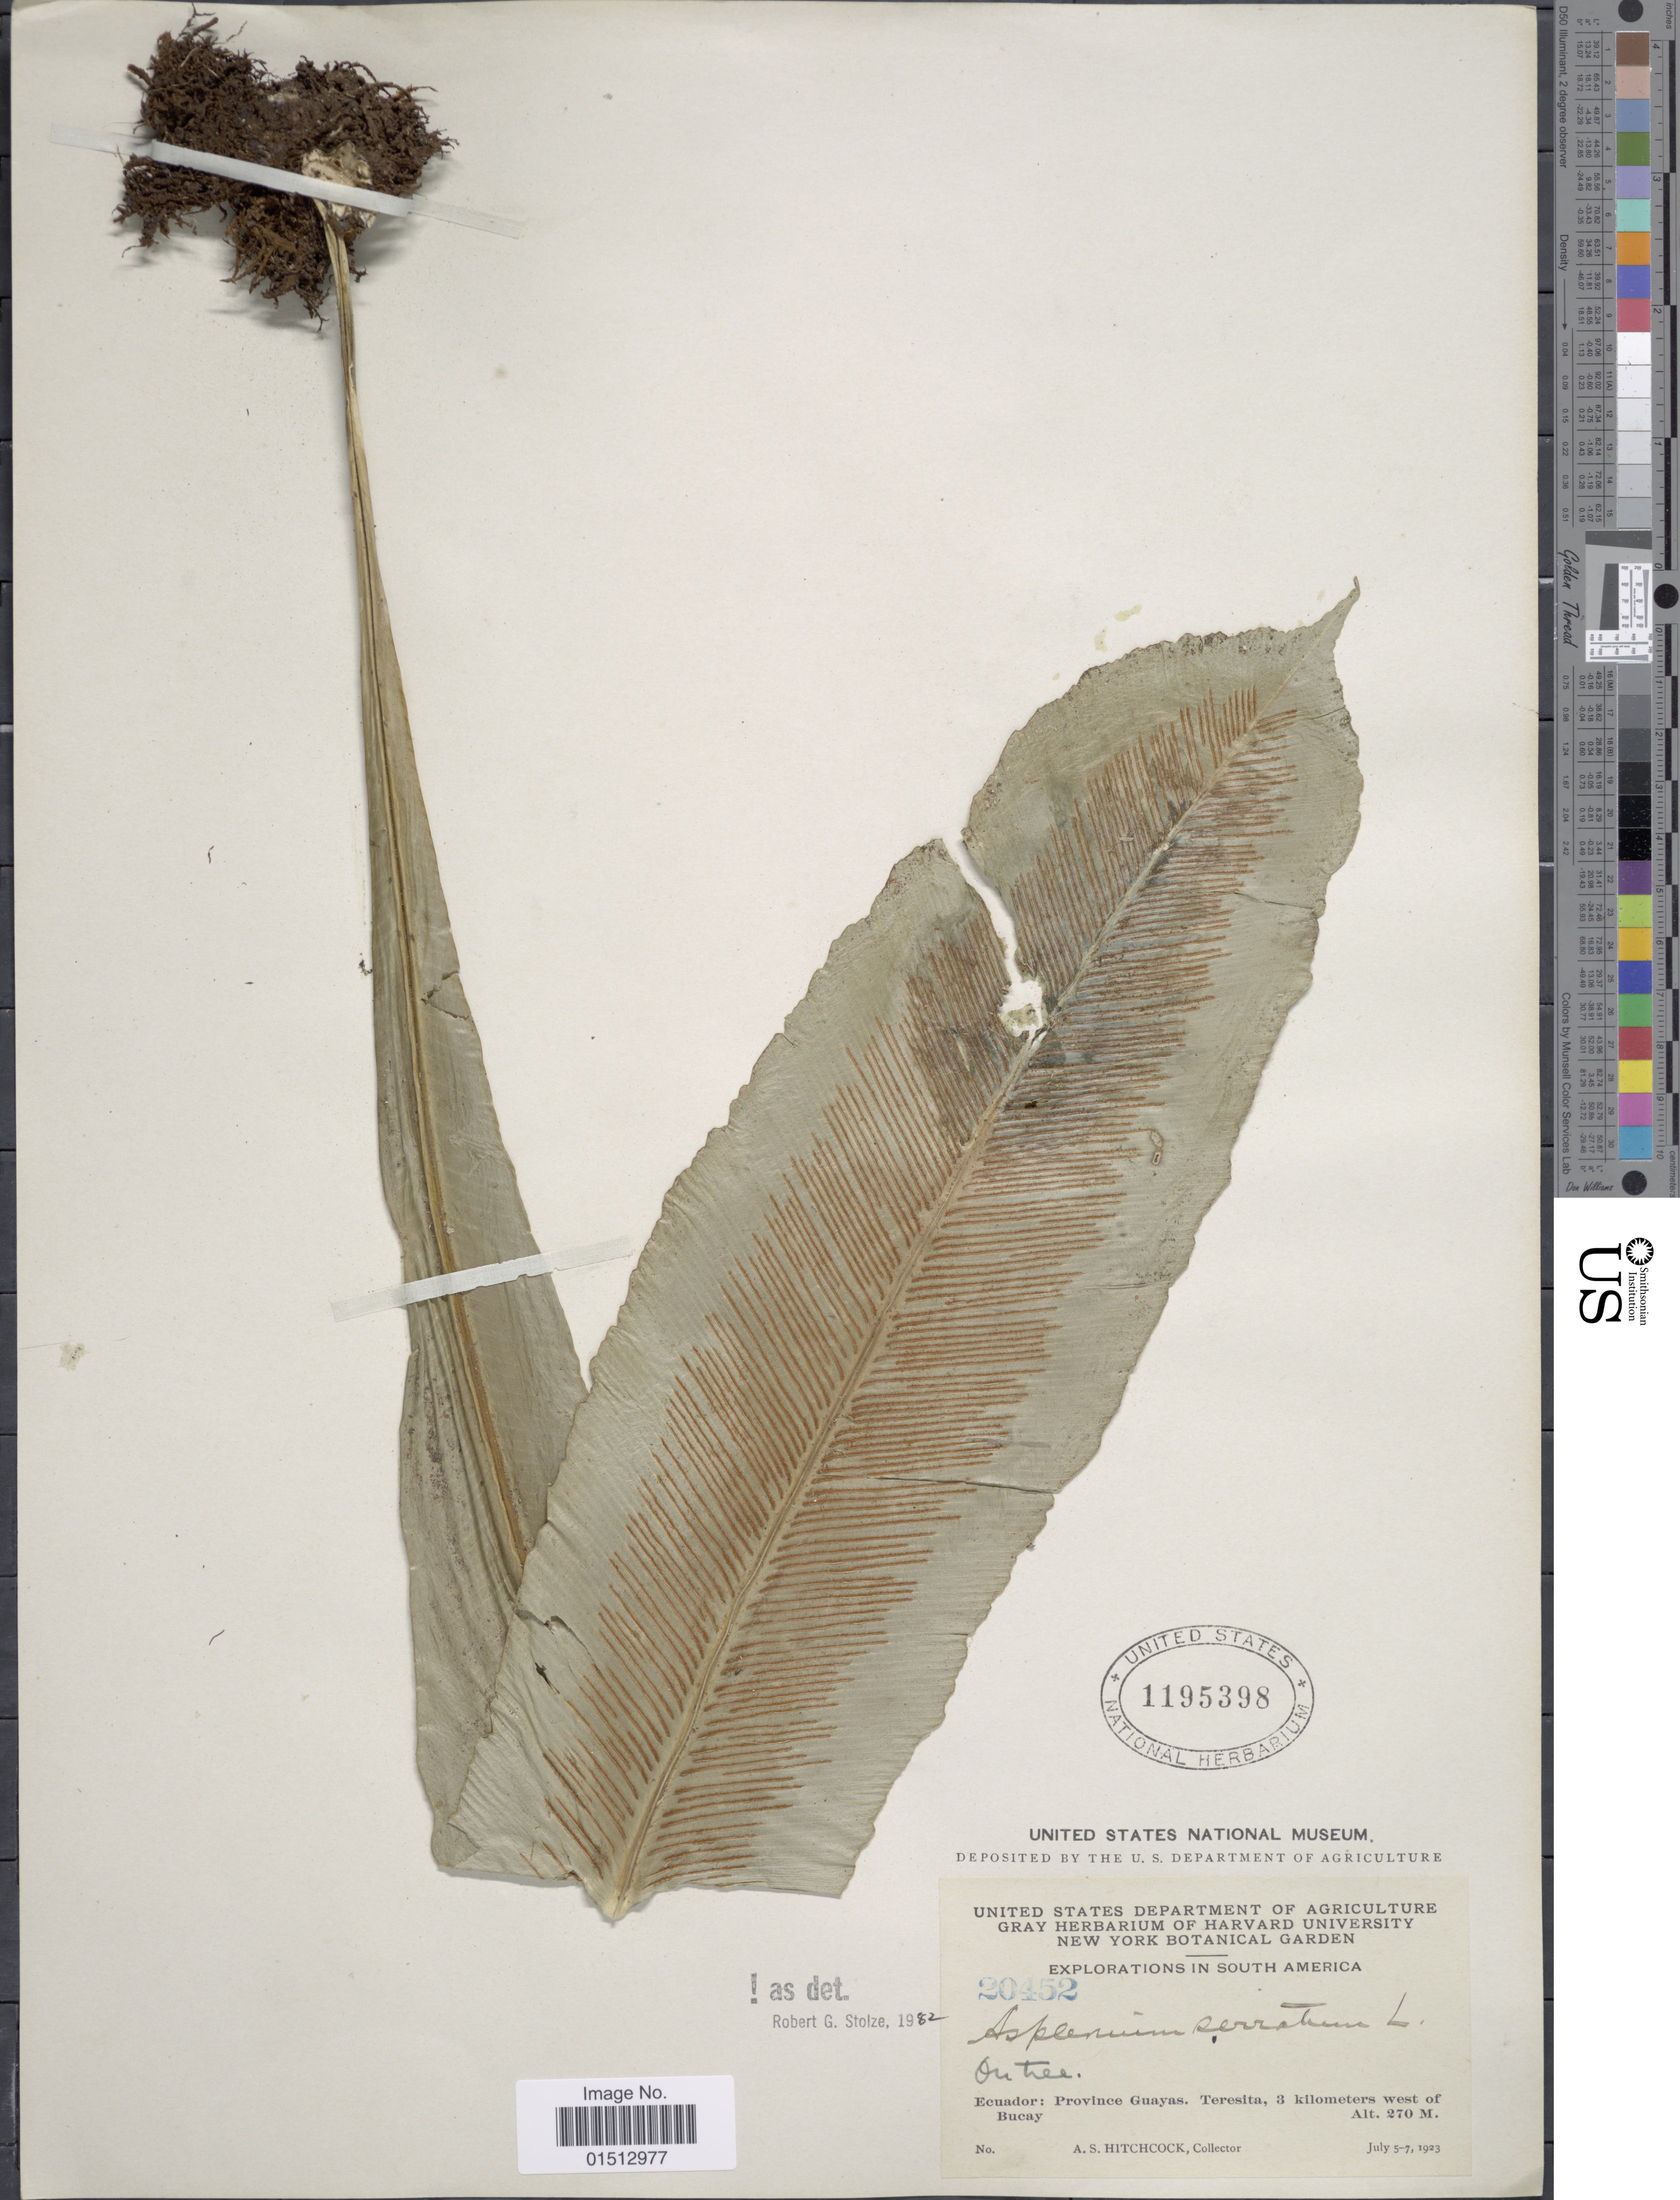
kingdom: Plantae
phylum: Tracheophyta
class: Polypodiopsida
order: Polypodiales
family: Aspleniaceae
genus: Asplenium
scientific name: Asplenium serratum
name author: L.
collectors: A. S. Hitchcock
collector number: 20452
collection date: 1923-07-05/1923-07-07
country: Ecuador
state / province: Guayas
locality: South America, Ecuador: Province Guayas, Teresita, 3 kilometers west of Bucay.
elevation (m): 270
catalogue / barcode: US 1195398